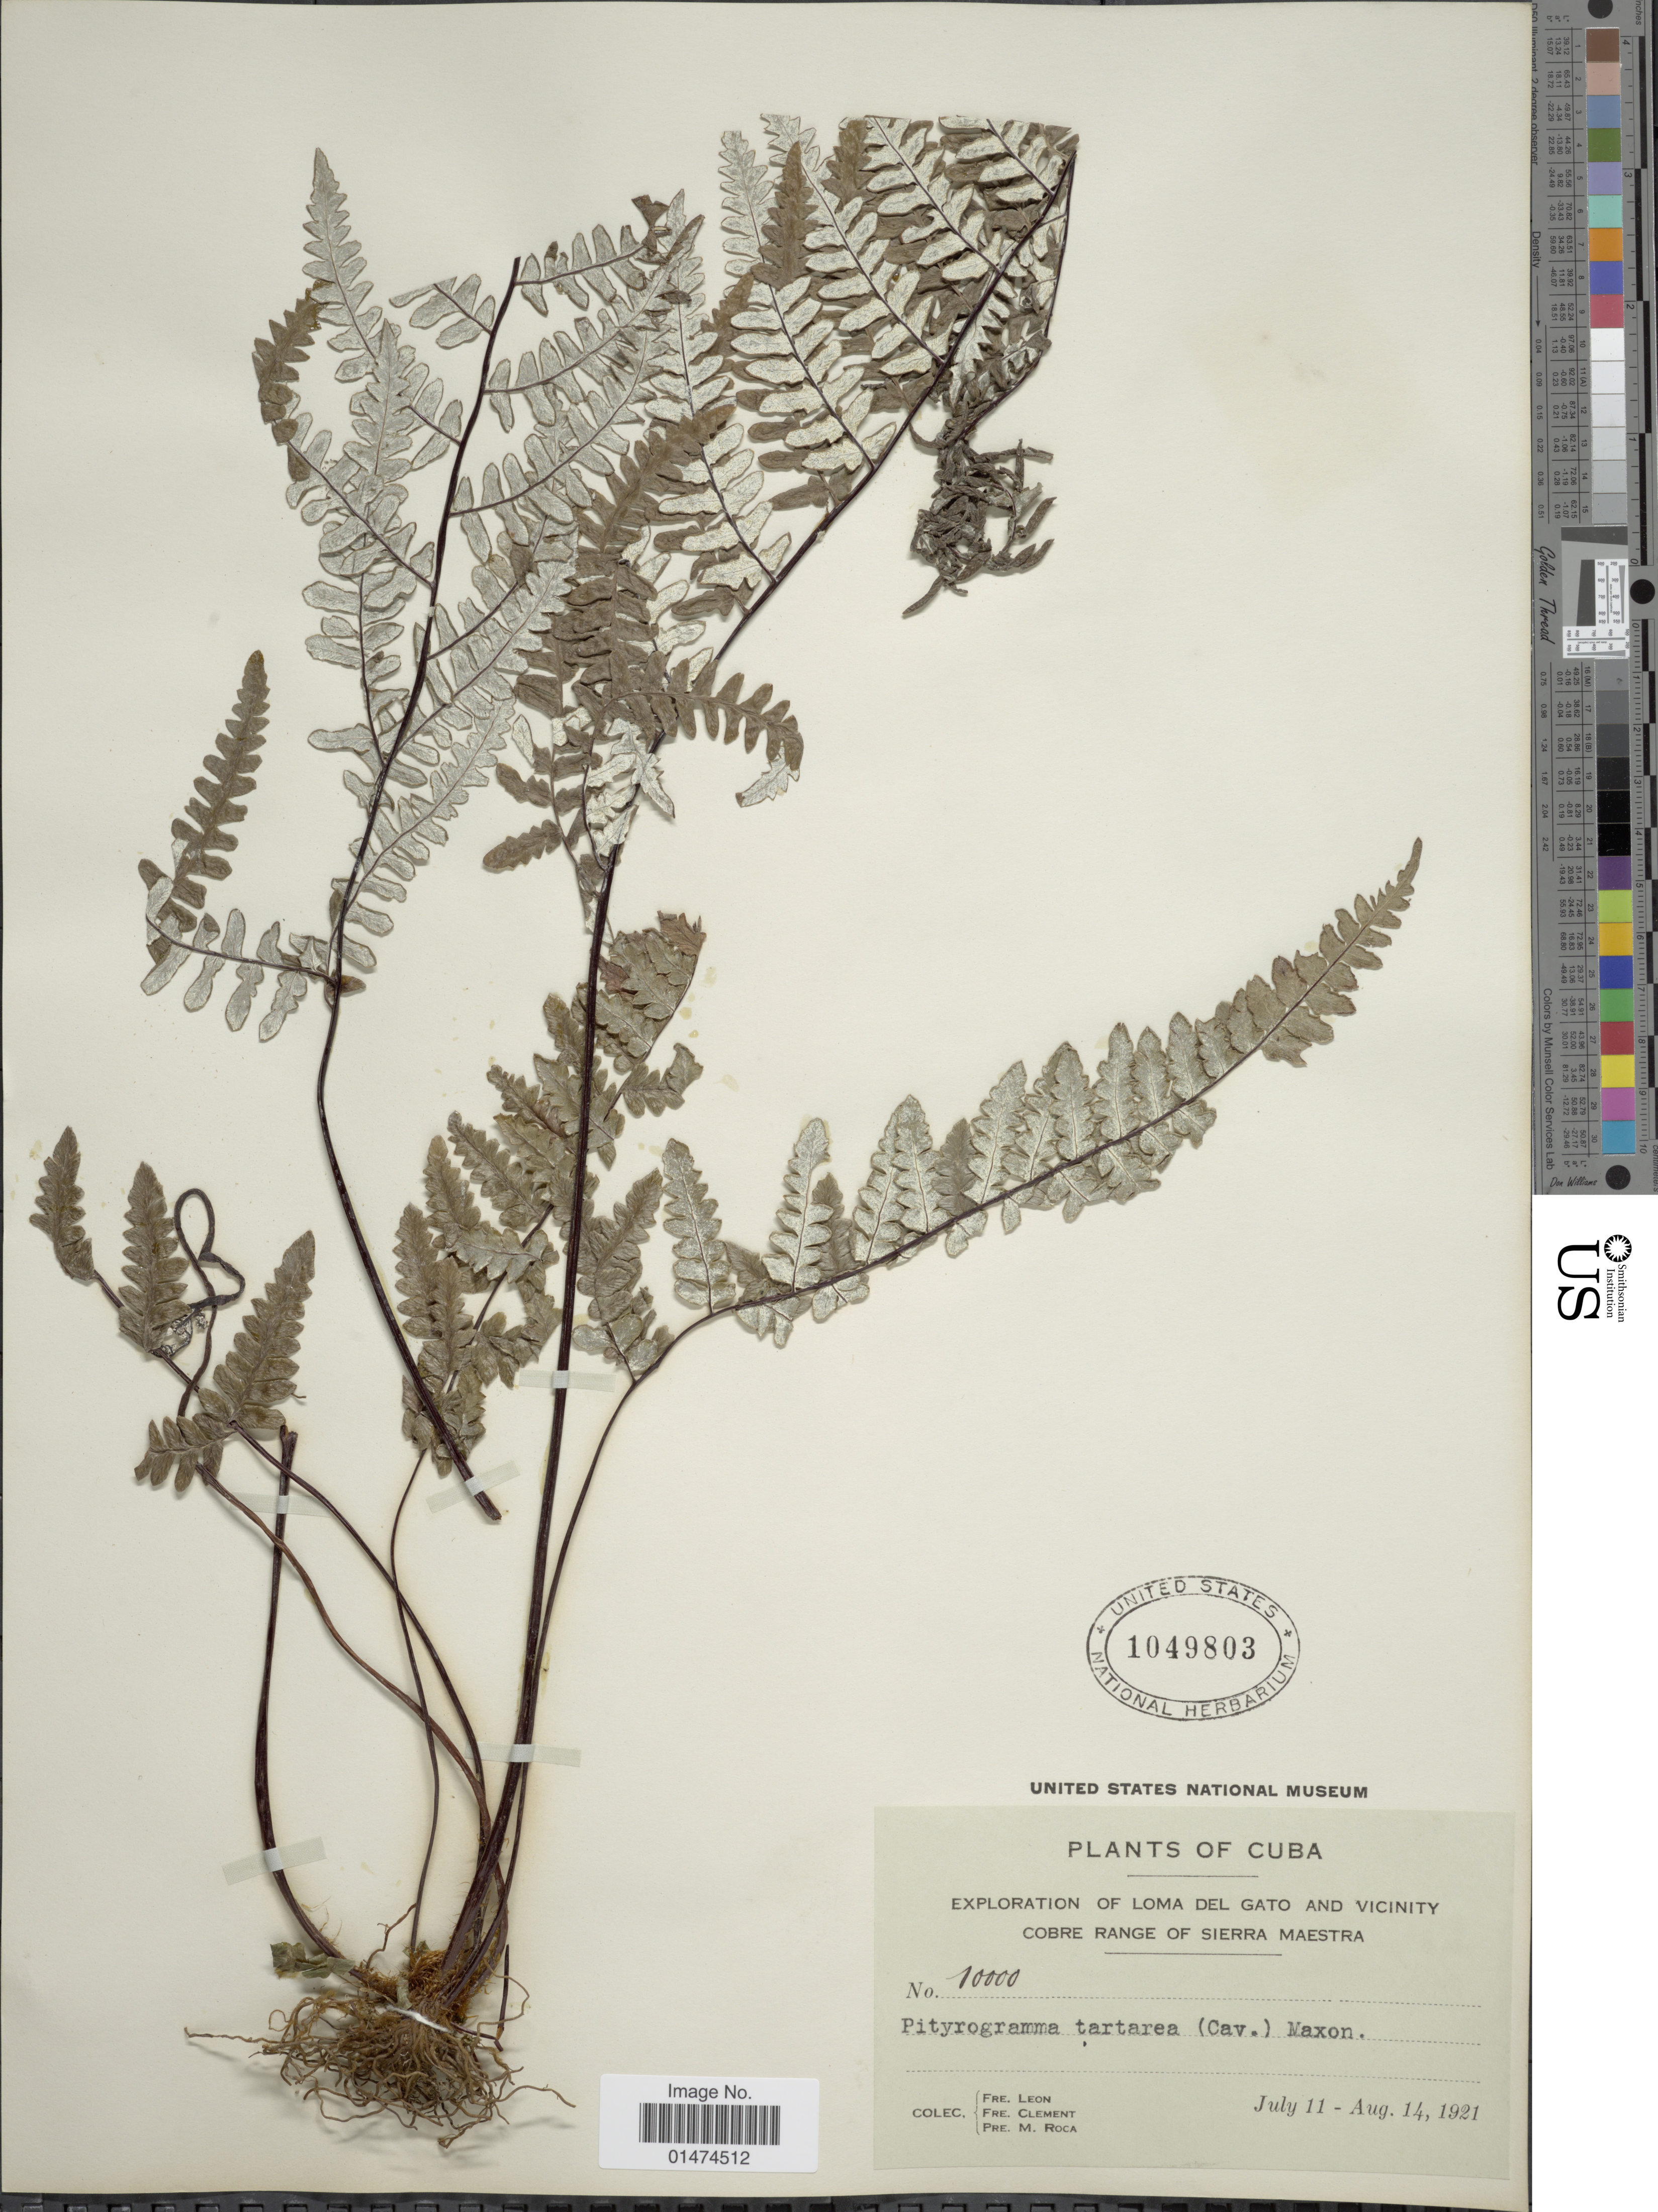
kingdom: Plantae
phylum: Tracheophyta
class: Polypodiopsida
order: Polypodiales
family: Pteridaceae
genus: Pityrogramma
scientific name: Pityrogramma ebenea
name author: (L.) Proctor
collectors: Bro. León, B. Clement & M. Roca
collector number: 10000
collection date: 1921-07-11/1921-08-14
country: Cuba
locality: Loma del Gato and vicinity, Cobre Range of Sierra Maestra.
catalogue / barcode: US 1049803